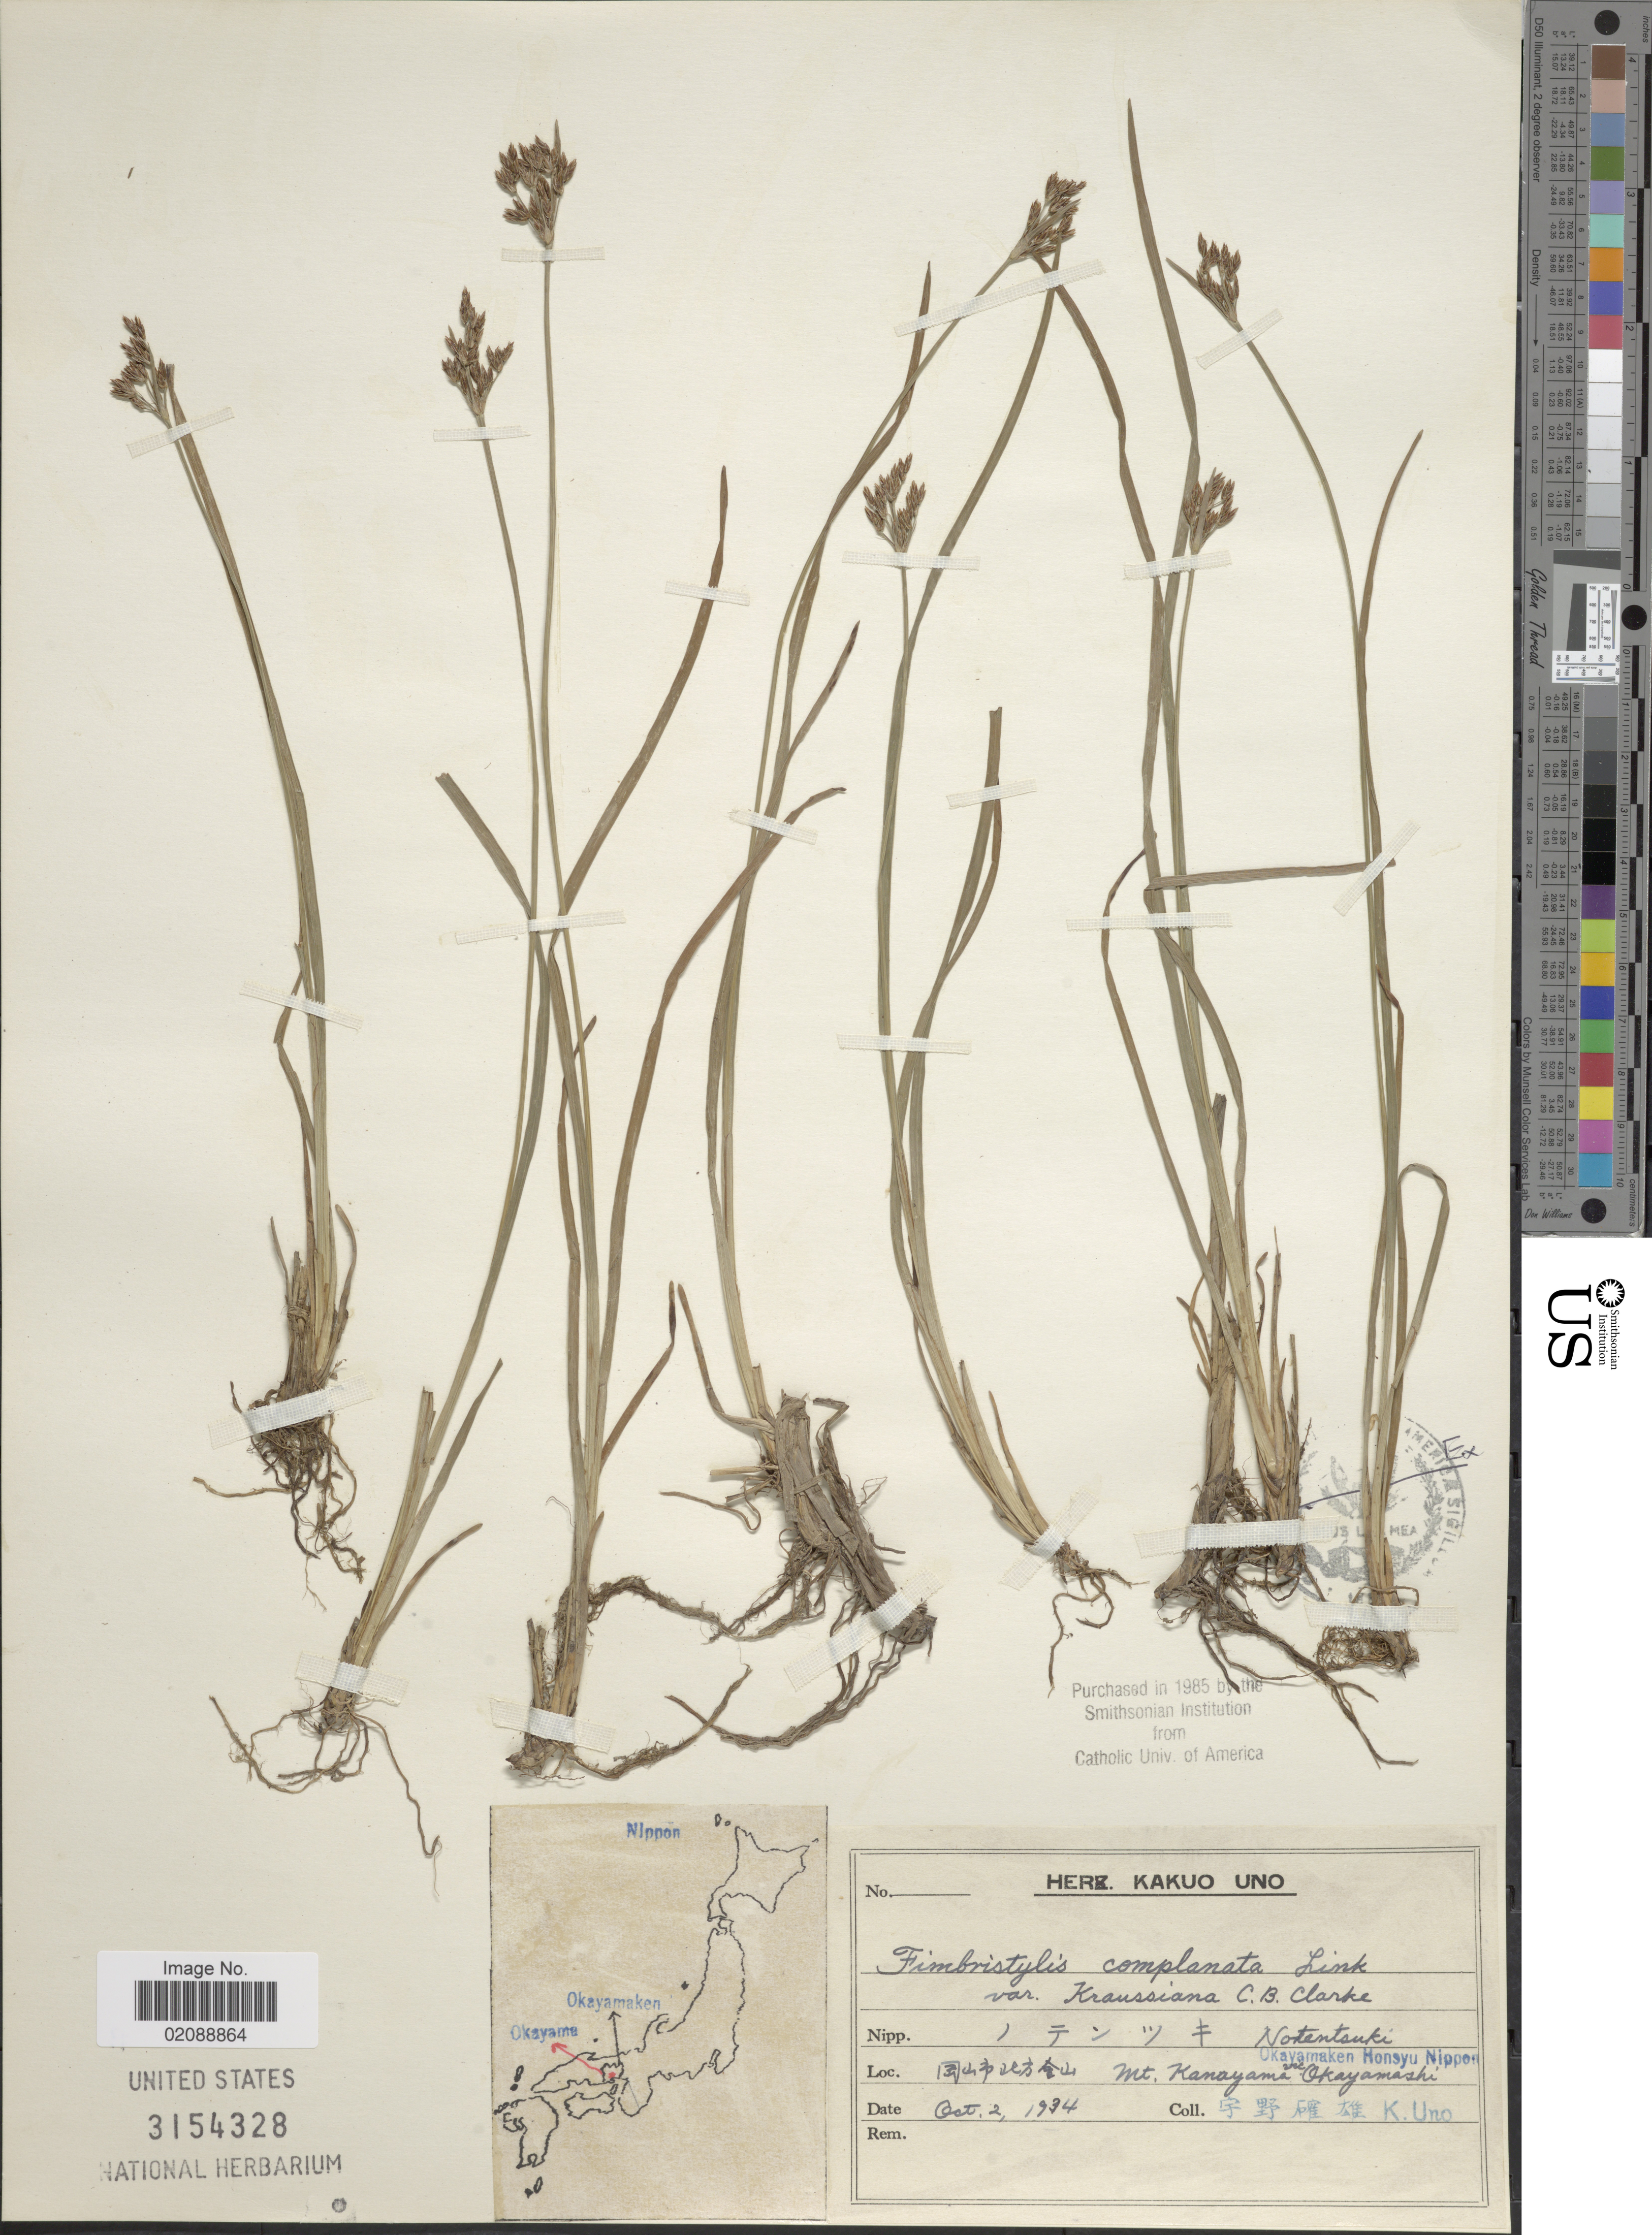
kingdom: Plantae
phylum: Tracheophyta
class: Liliopsida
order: Poales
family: Cyperaceae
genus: Fimbristylis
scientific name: Fimbristylis complanata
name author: (Retz.) Link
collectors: K. Uno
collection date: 1934-10-02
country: Japan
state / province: Okayama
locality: Mt. Kanayama, Okayamashi, Okayamaken, Honsyu, Nippon.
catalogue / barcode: US 3154328